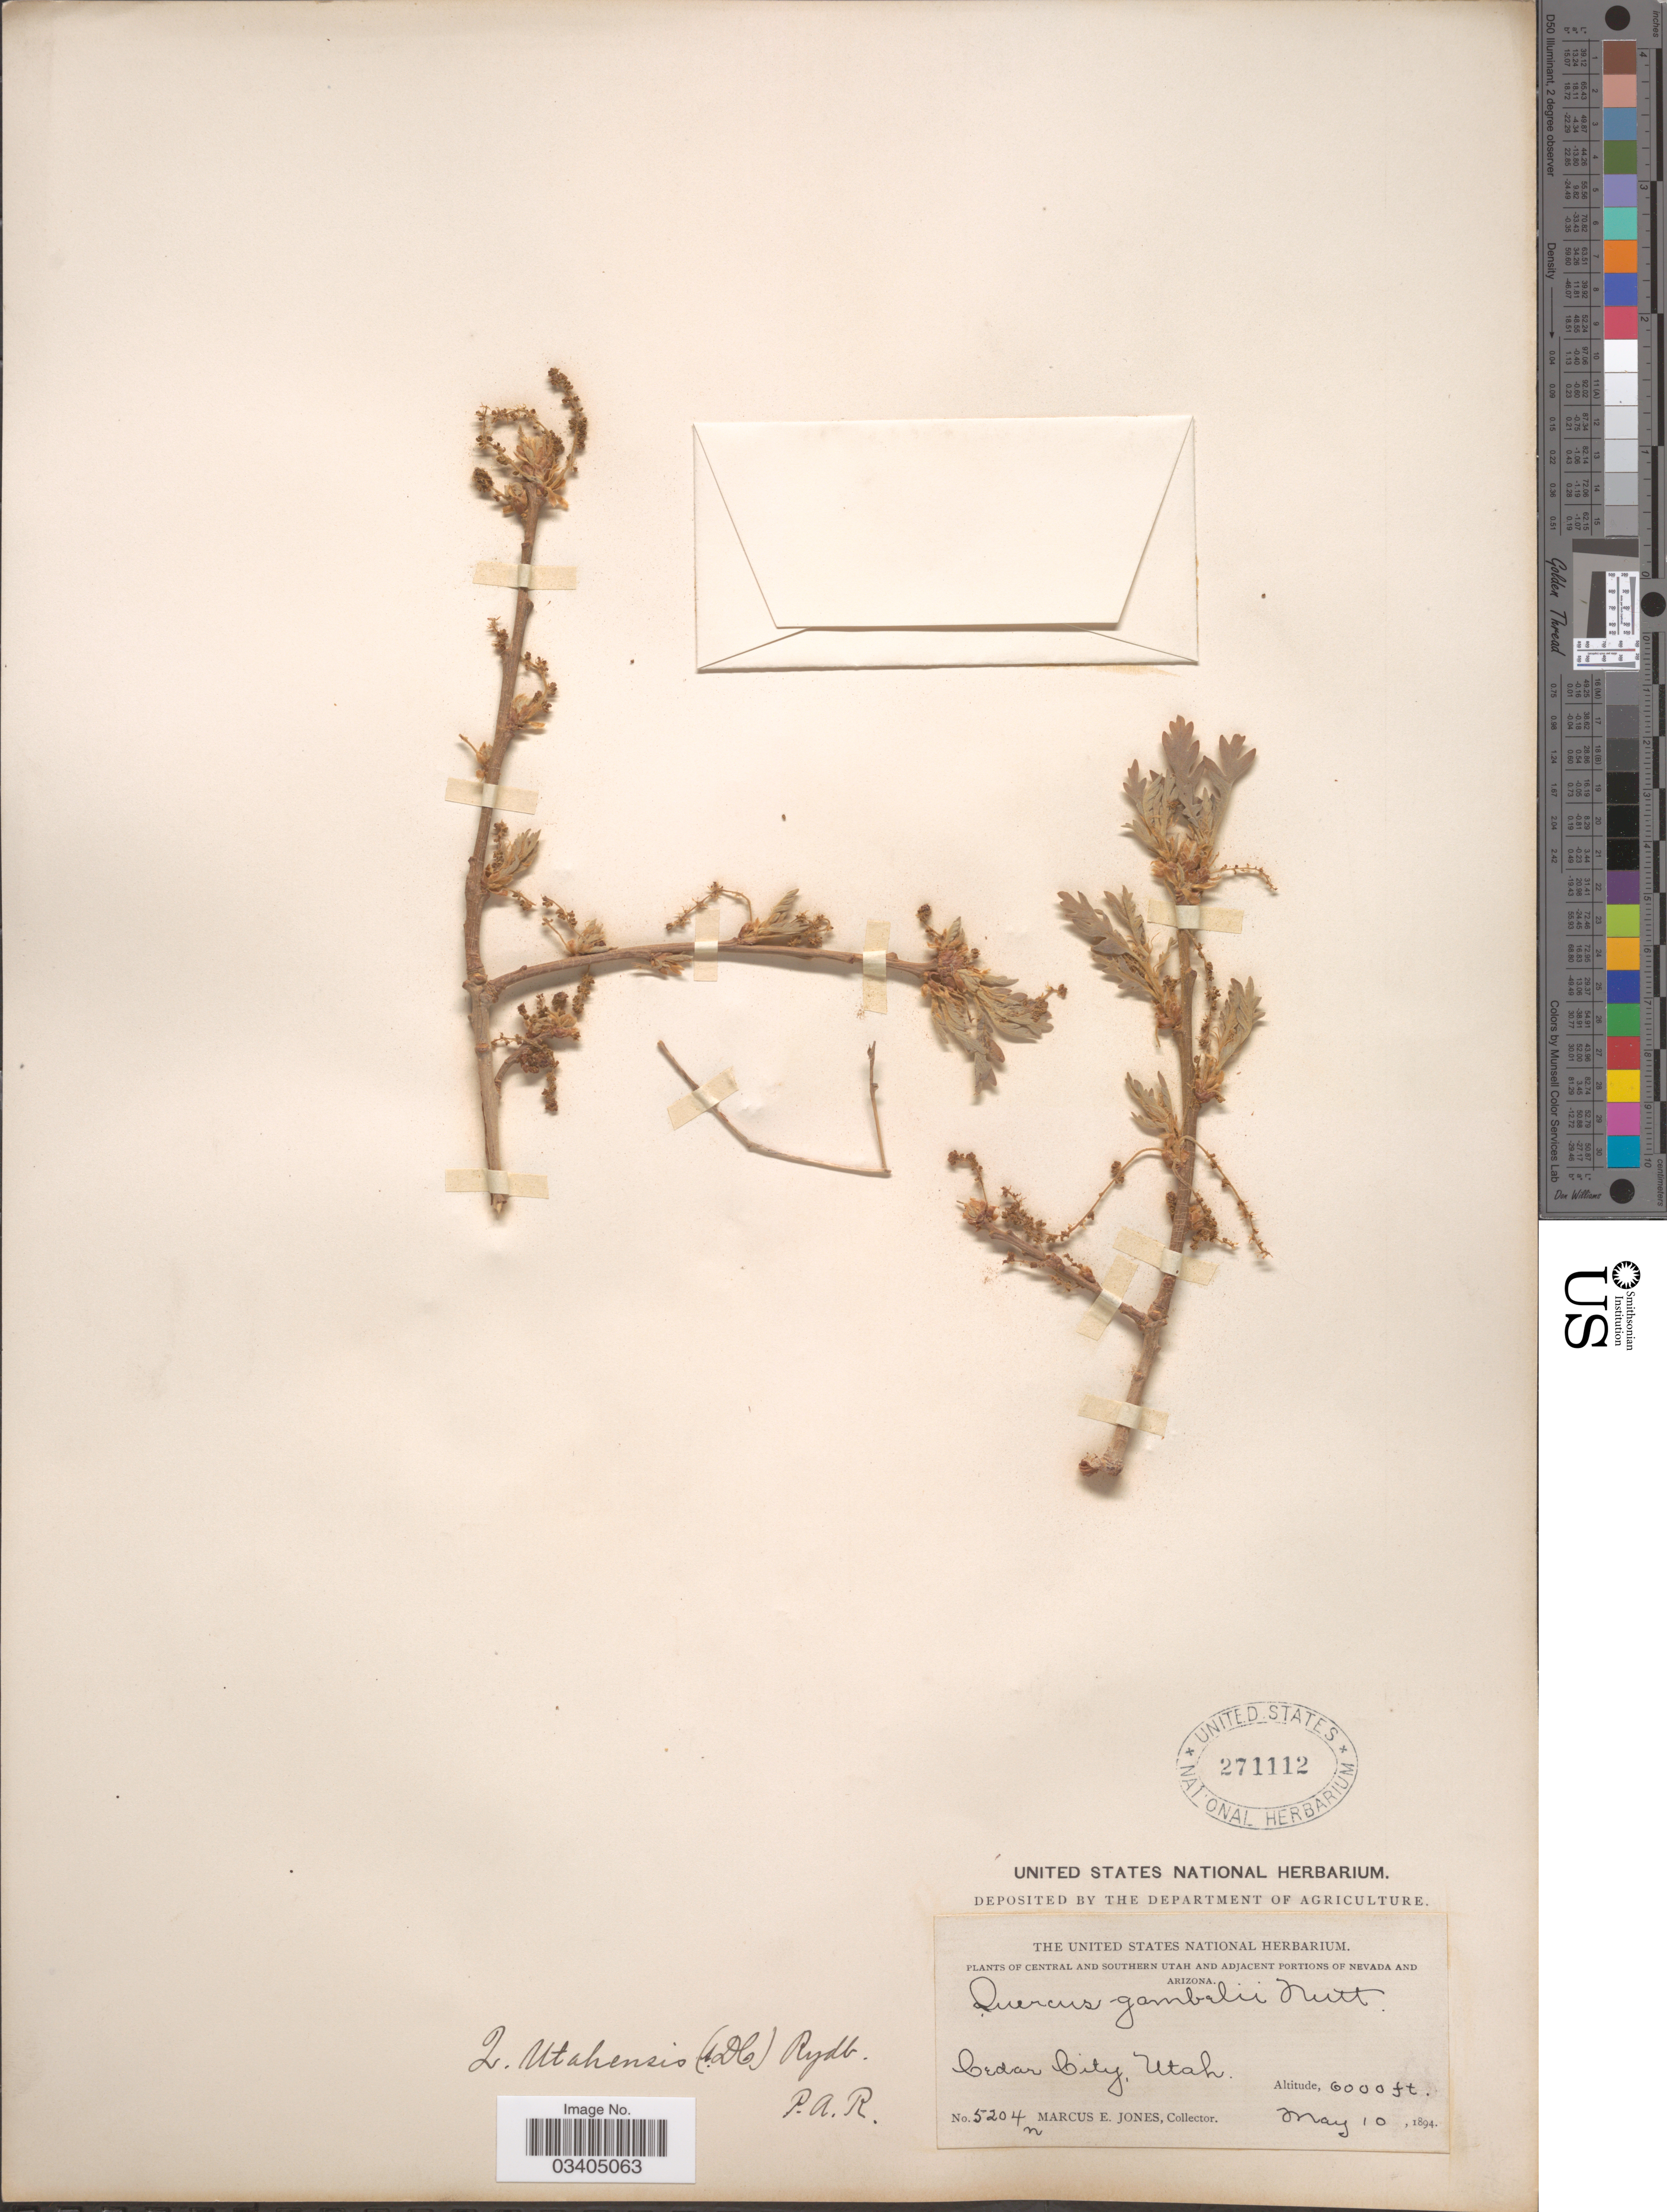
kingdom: Plantae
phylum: Tracheophyta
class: Magnoliopsida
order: Fagales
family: Fagaceae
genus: Quercus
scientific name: Quercus gambelii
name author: Nutt.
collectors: M. E. Jones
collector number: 5204n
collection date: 1894-05-10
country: United States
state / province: Utah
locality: Central and Southern Utah. Cedar City.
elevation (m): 1829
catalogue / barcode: US 271112